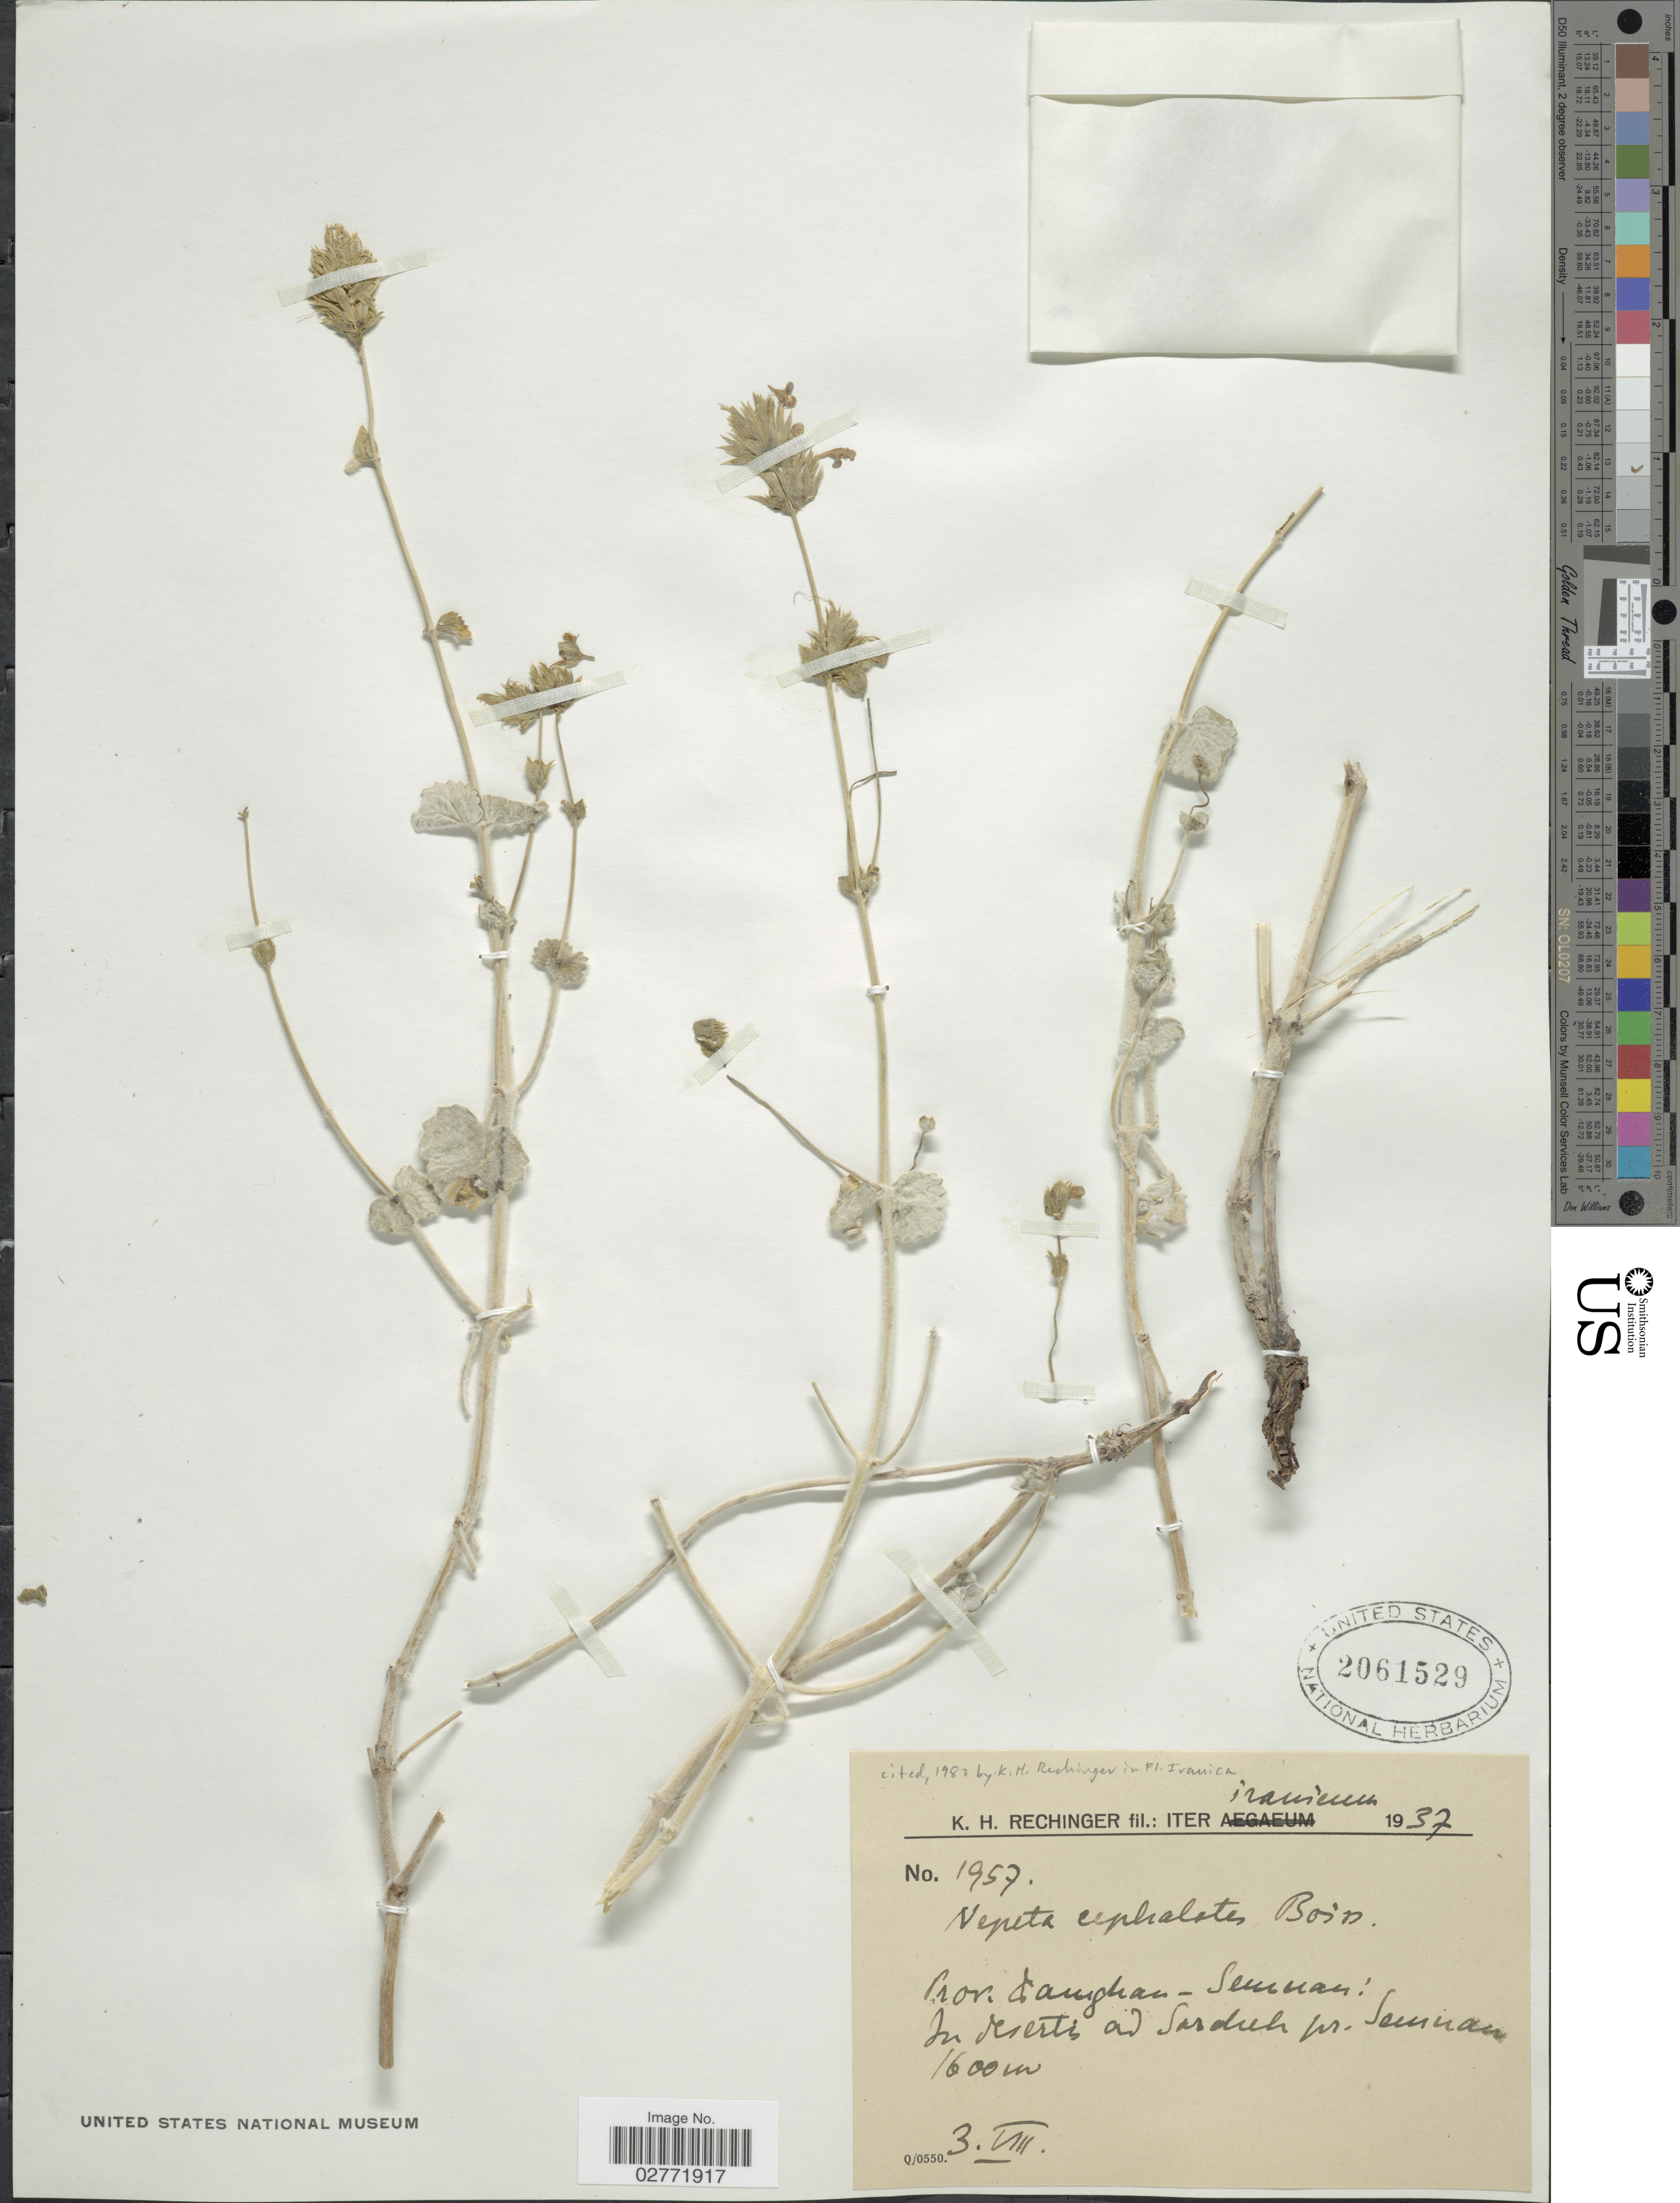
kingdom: Plantae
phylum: Tracheophyta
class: Magnoliopsida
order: Lamiales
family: Lamiaceae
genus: Nepeta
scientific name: Nepeta cephalotes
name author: Boiss.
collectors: K. H. Rechinger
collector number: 1957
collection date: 1937-08-03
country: Iran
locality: Prov. Damghan-Semnan, In desertis ad Sardich [interpreted] pr. Samiran.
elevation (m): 1600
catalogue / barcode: US 2061529